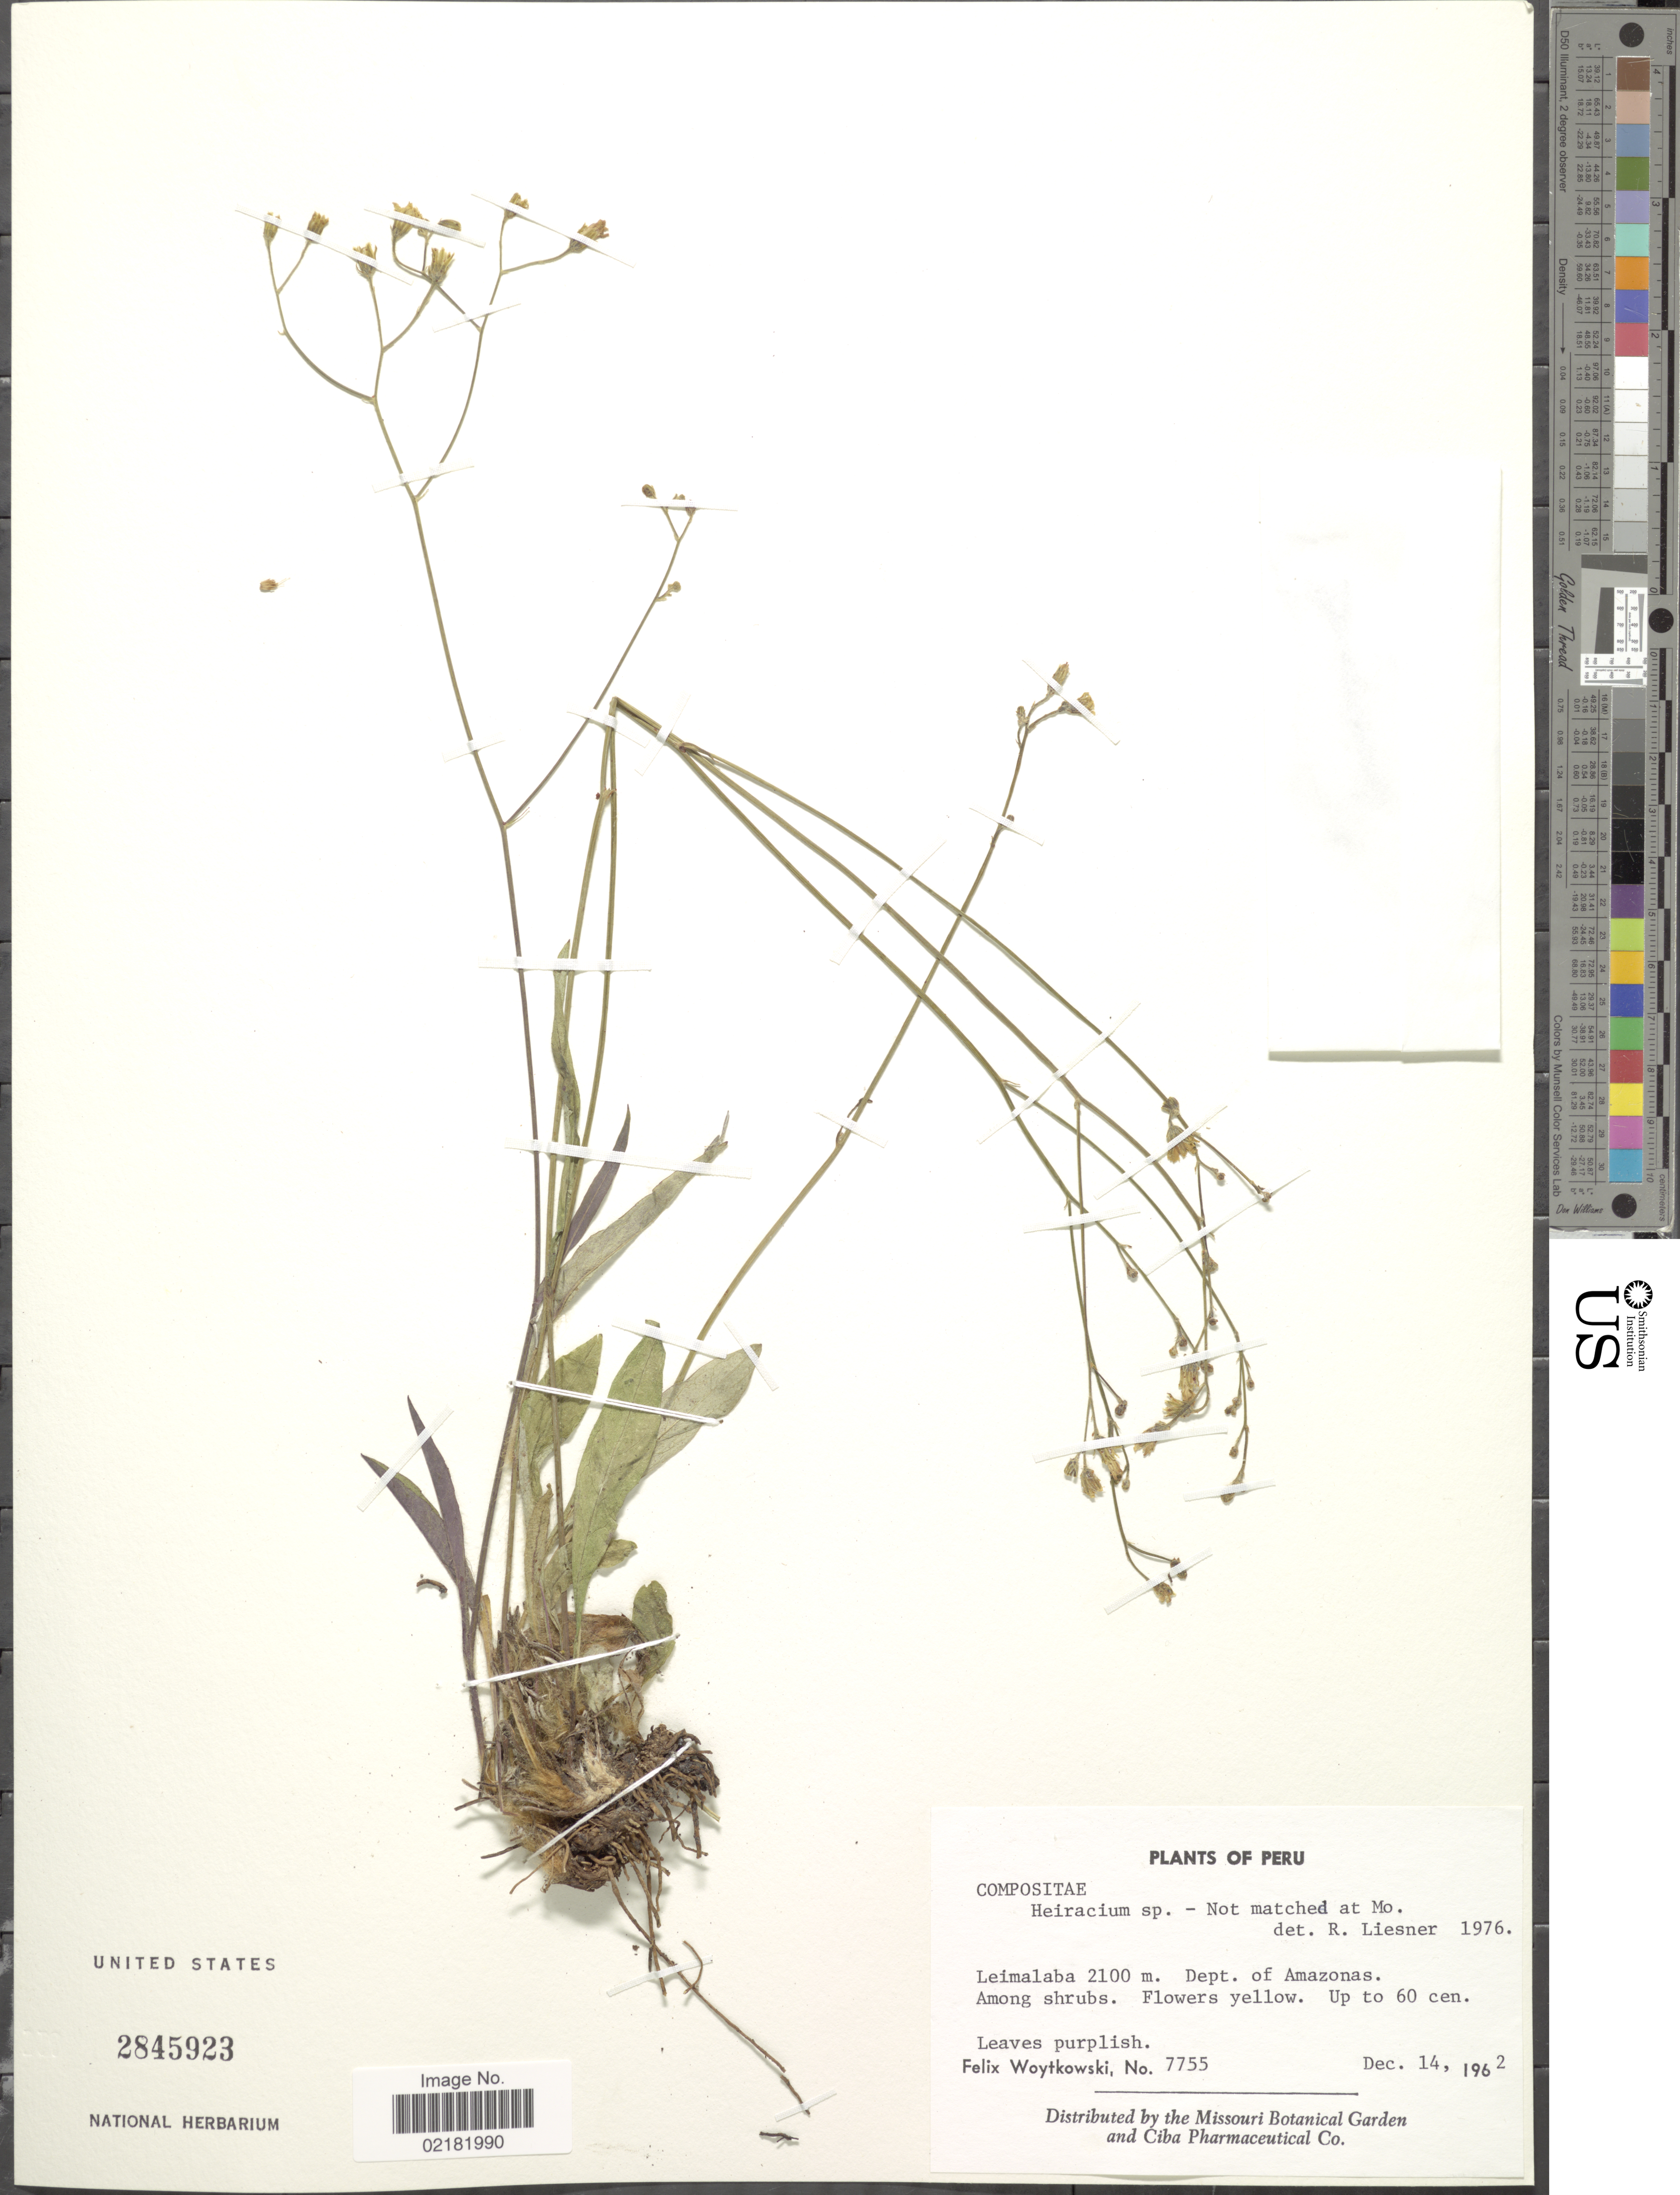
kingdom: Plantae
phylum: Tracheophyta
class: Magnoliopsida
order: Asterales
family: Asteraceae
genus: Hieracium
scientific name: Hieracium repandulare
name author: Druce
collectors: F. Woytkowski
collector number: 7755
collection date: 1962-12-14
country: Peru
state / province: Amazonas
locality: Leimalaba, among shrubs.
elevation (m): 2100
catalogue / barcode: US 2845923